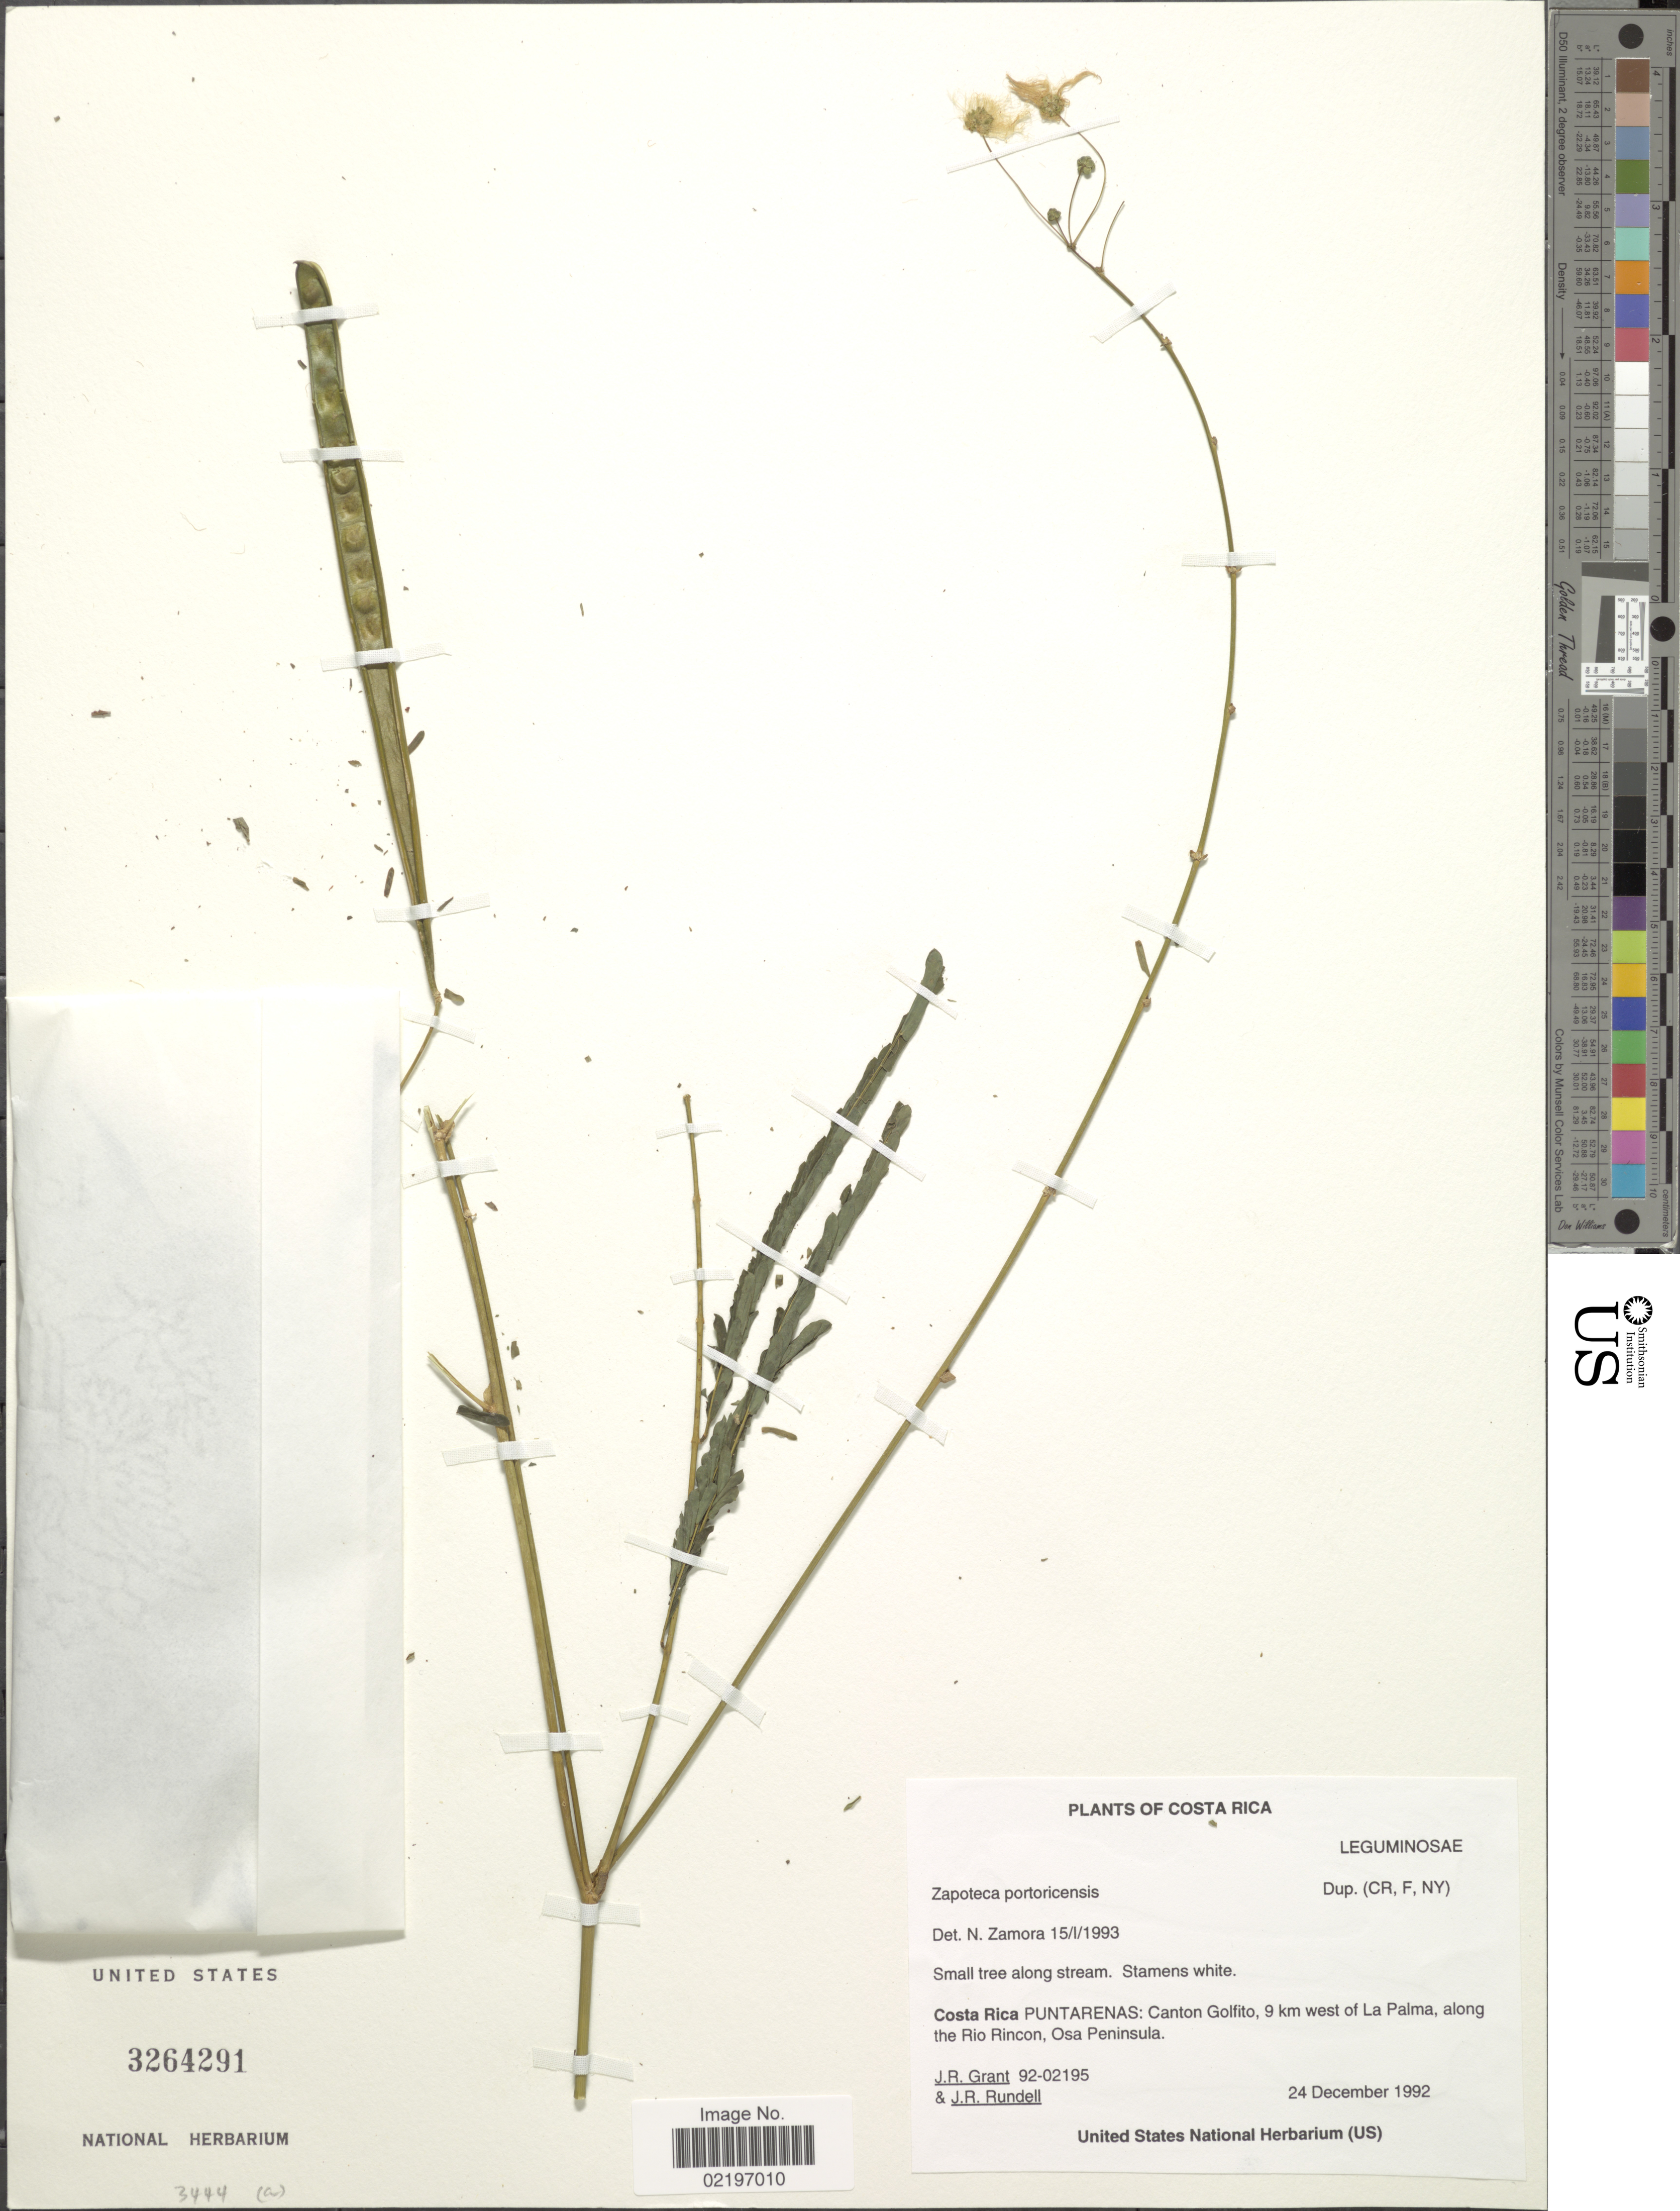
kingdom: Plantae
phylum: Tracheophyta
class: Magnoliopsida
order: Fabales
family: Fabaceae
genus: Zapoteca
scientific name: Zapoteca portoricensis subsp. portoricensis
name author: (Jacq.) H.M. Hern.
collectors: J. Grant & J. R. Rundell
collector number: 92-02195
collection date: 1992-12-24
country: Costa Rica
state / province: Puntarenas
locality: Canton Golfito, 9 km west of La Palma, along the Rion Rincon, Osa Peninsula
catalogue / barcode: US 3264291